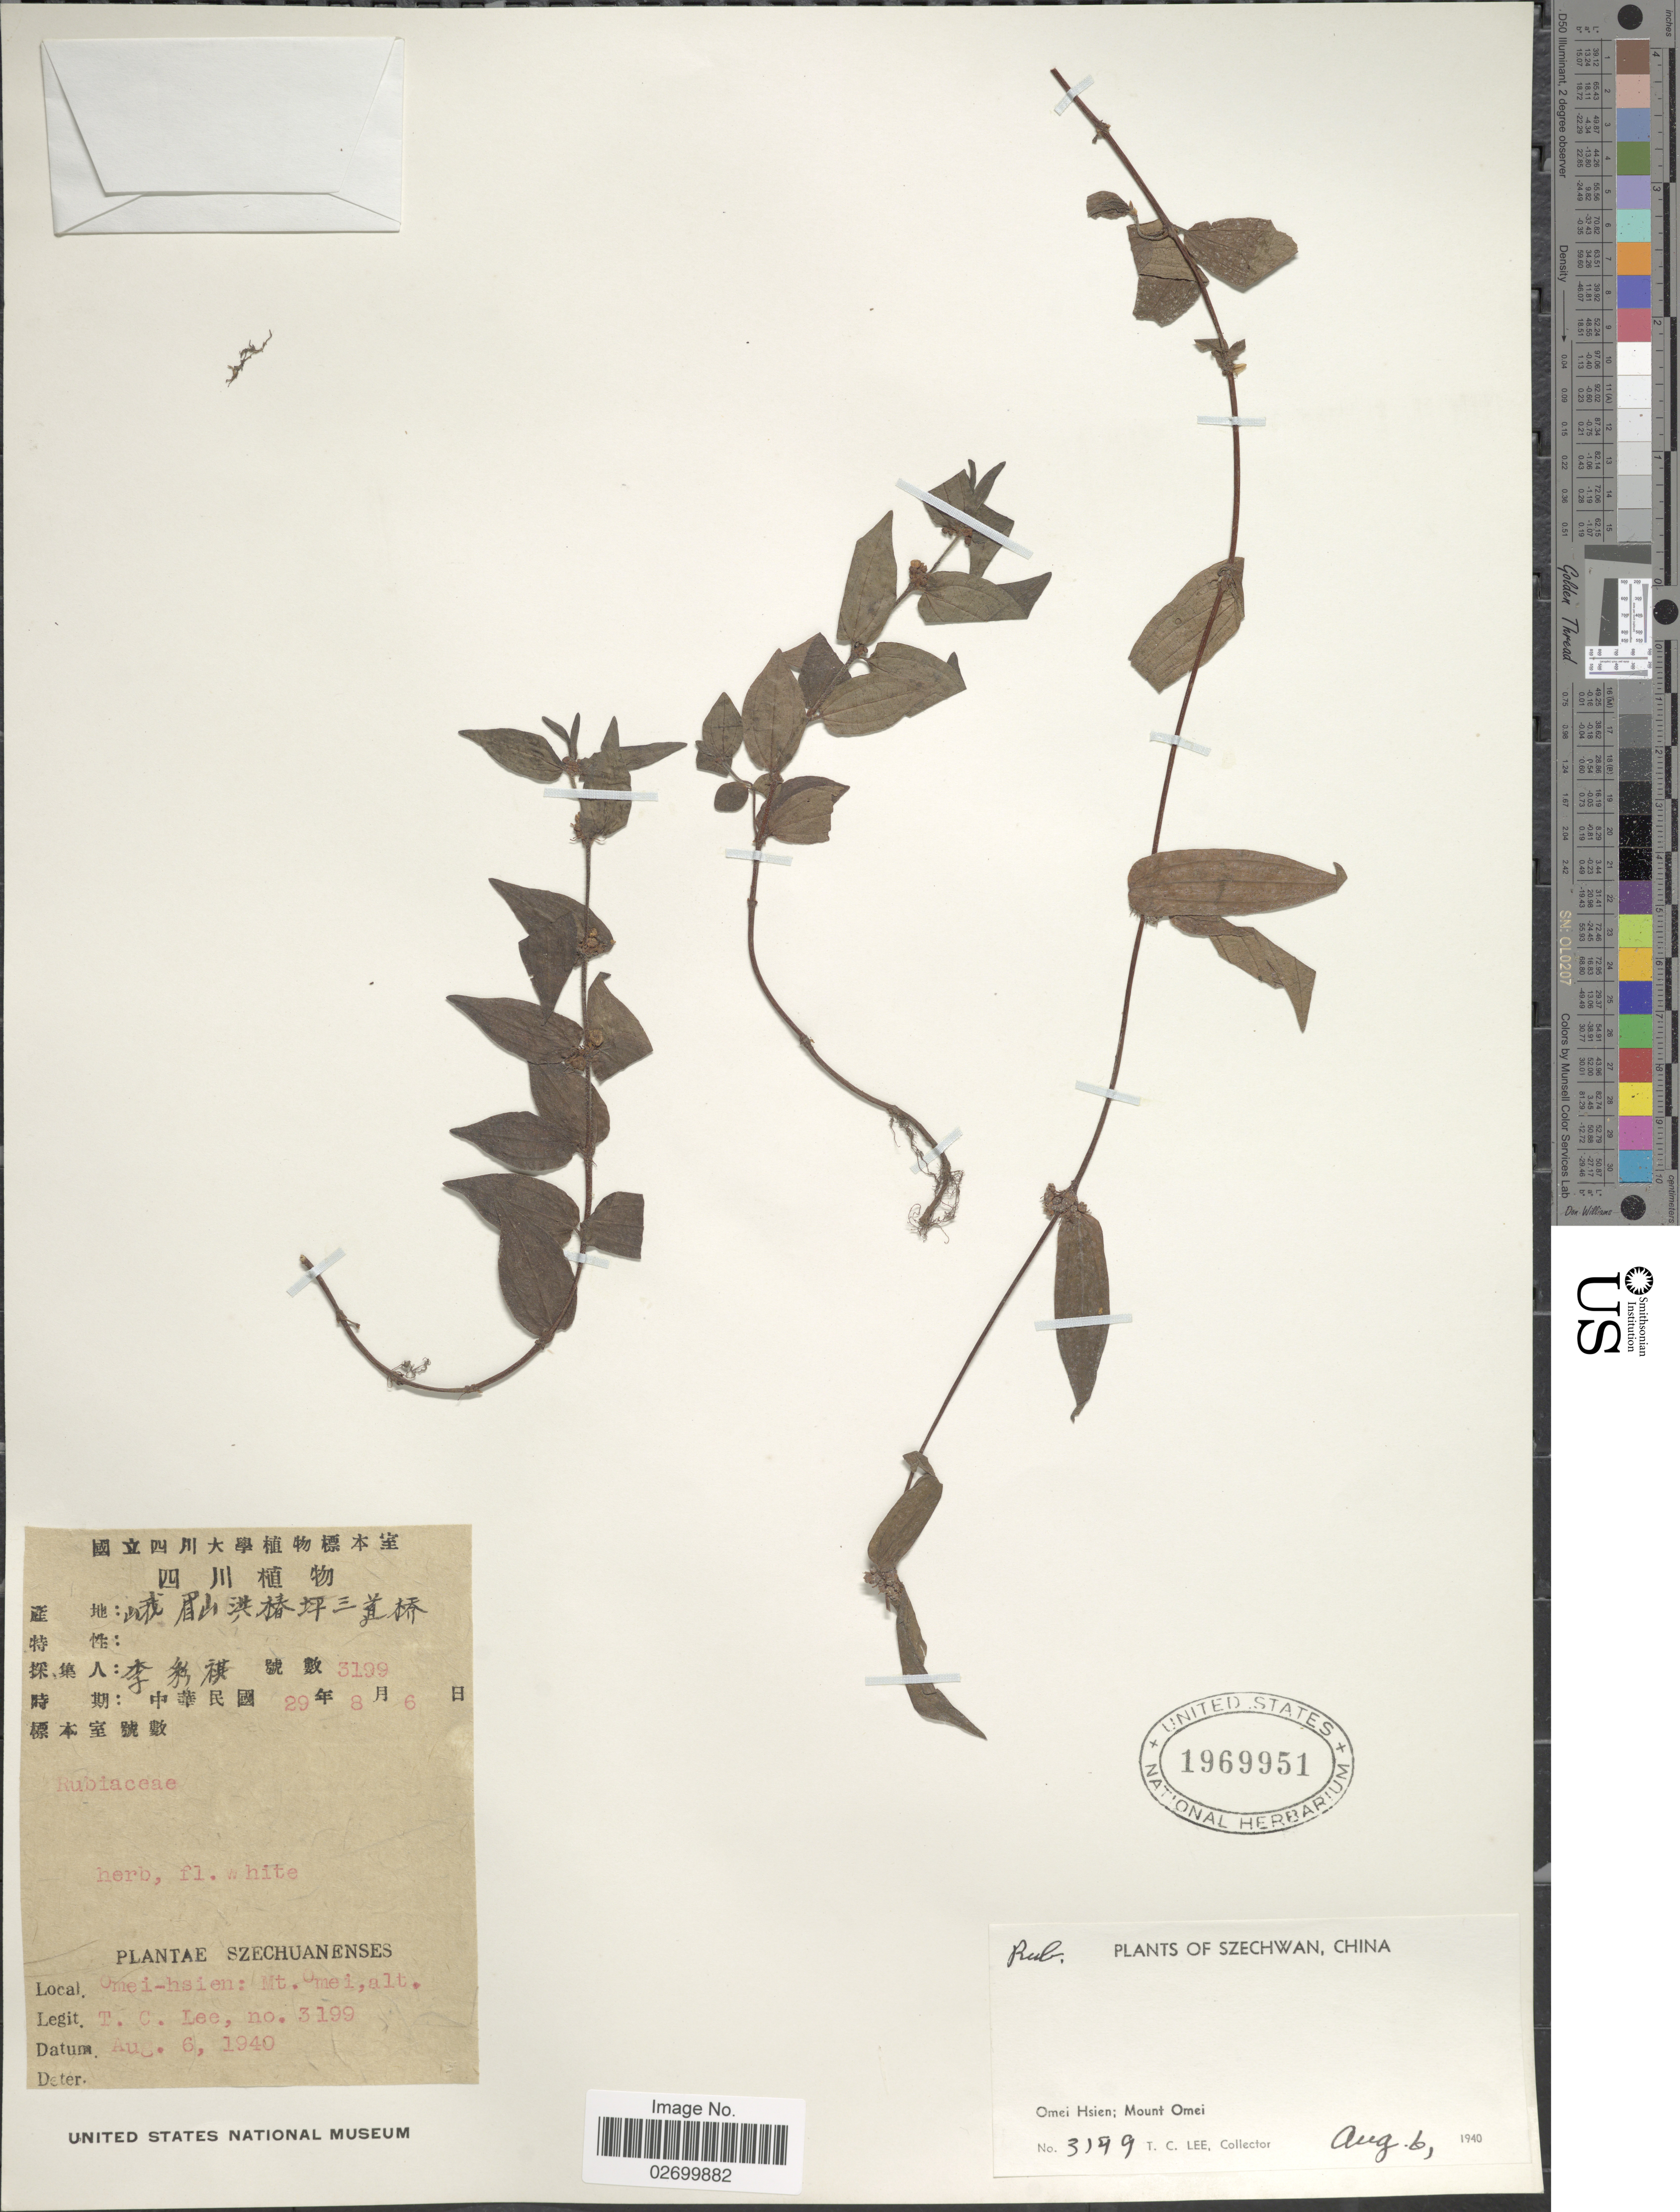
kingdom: Plantae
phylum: Tracheophyta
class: Magnoliopsida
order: Gentianales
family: Rubiaceae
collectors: T. Lee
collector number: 3199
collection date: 1940-08-06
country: China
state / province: Sichuan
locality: Szechwan. Omei Hsien: Mount Omei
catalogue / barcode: US 1969951